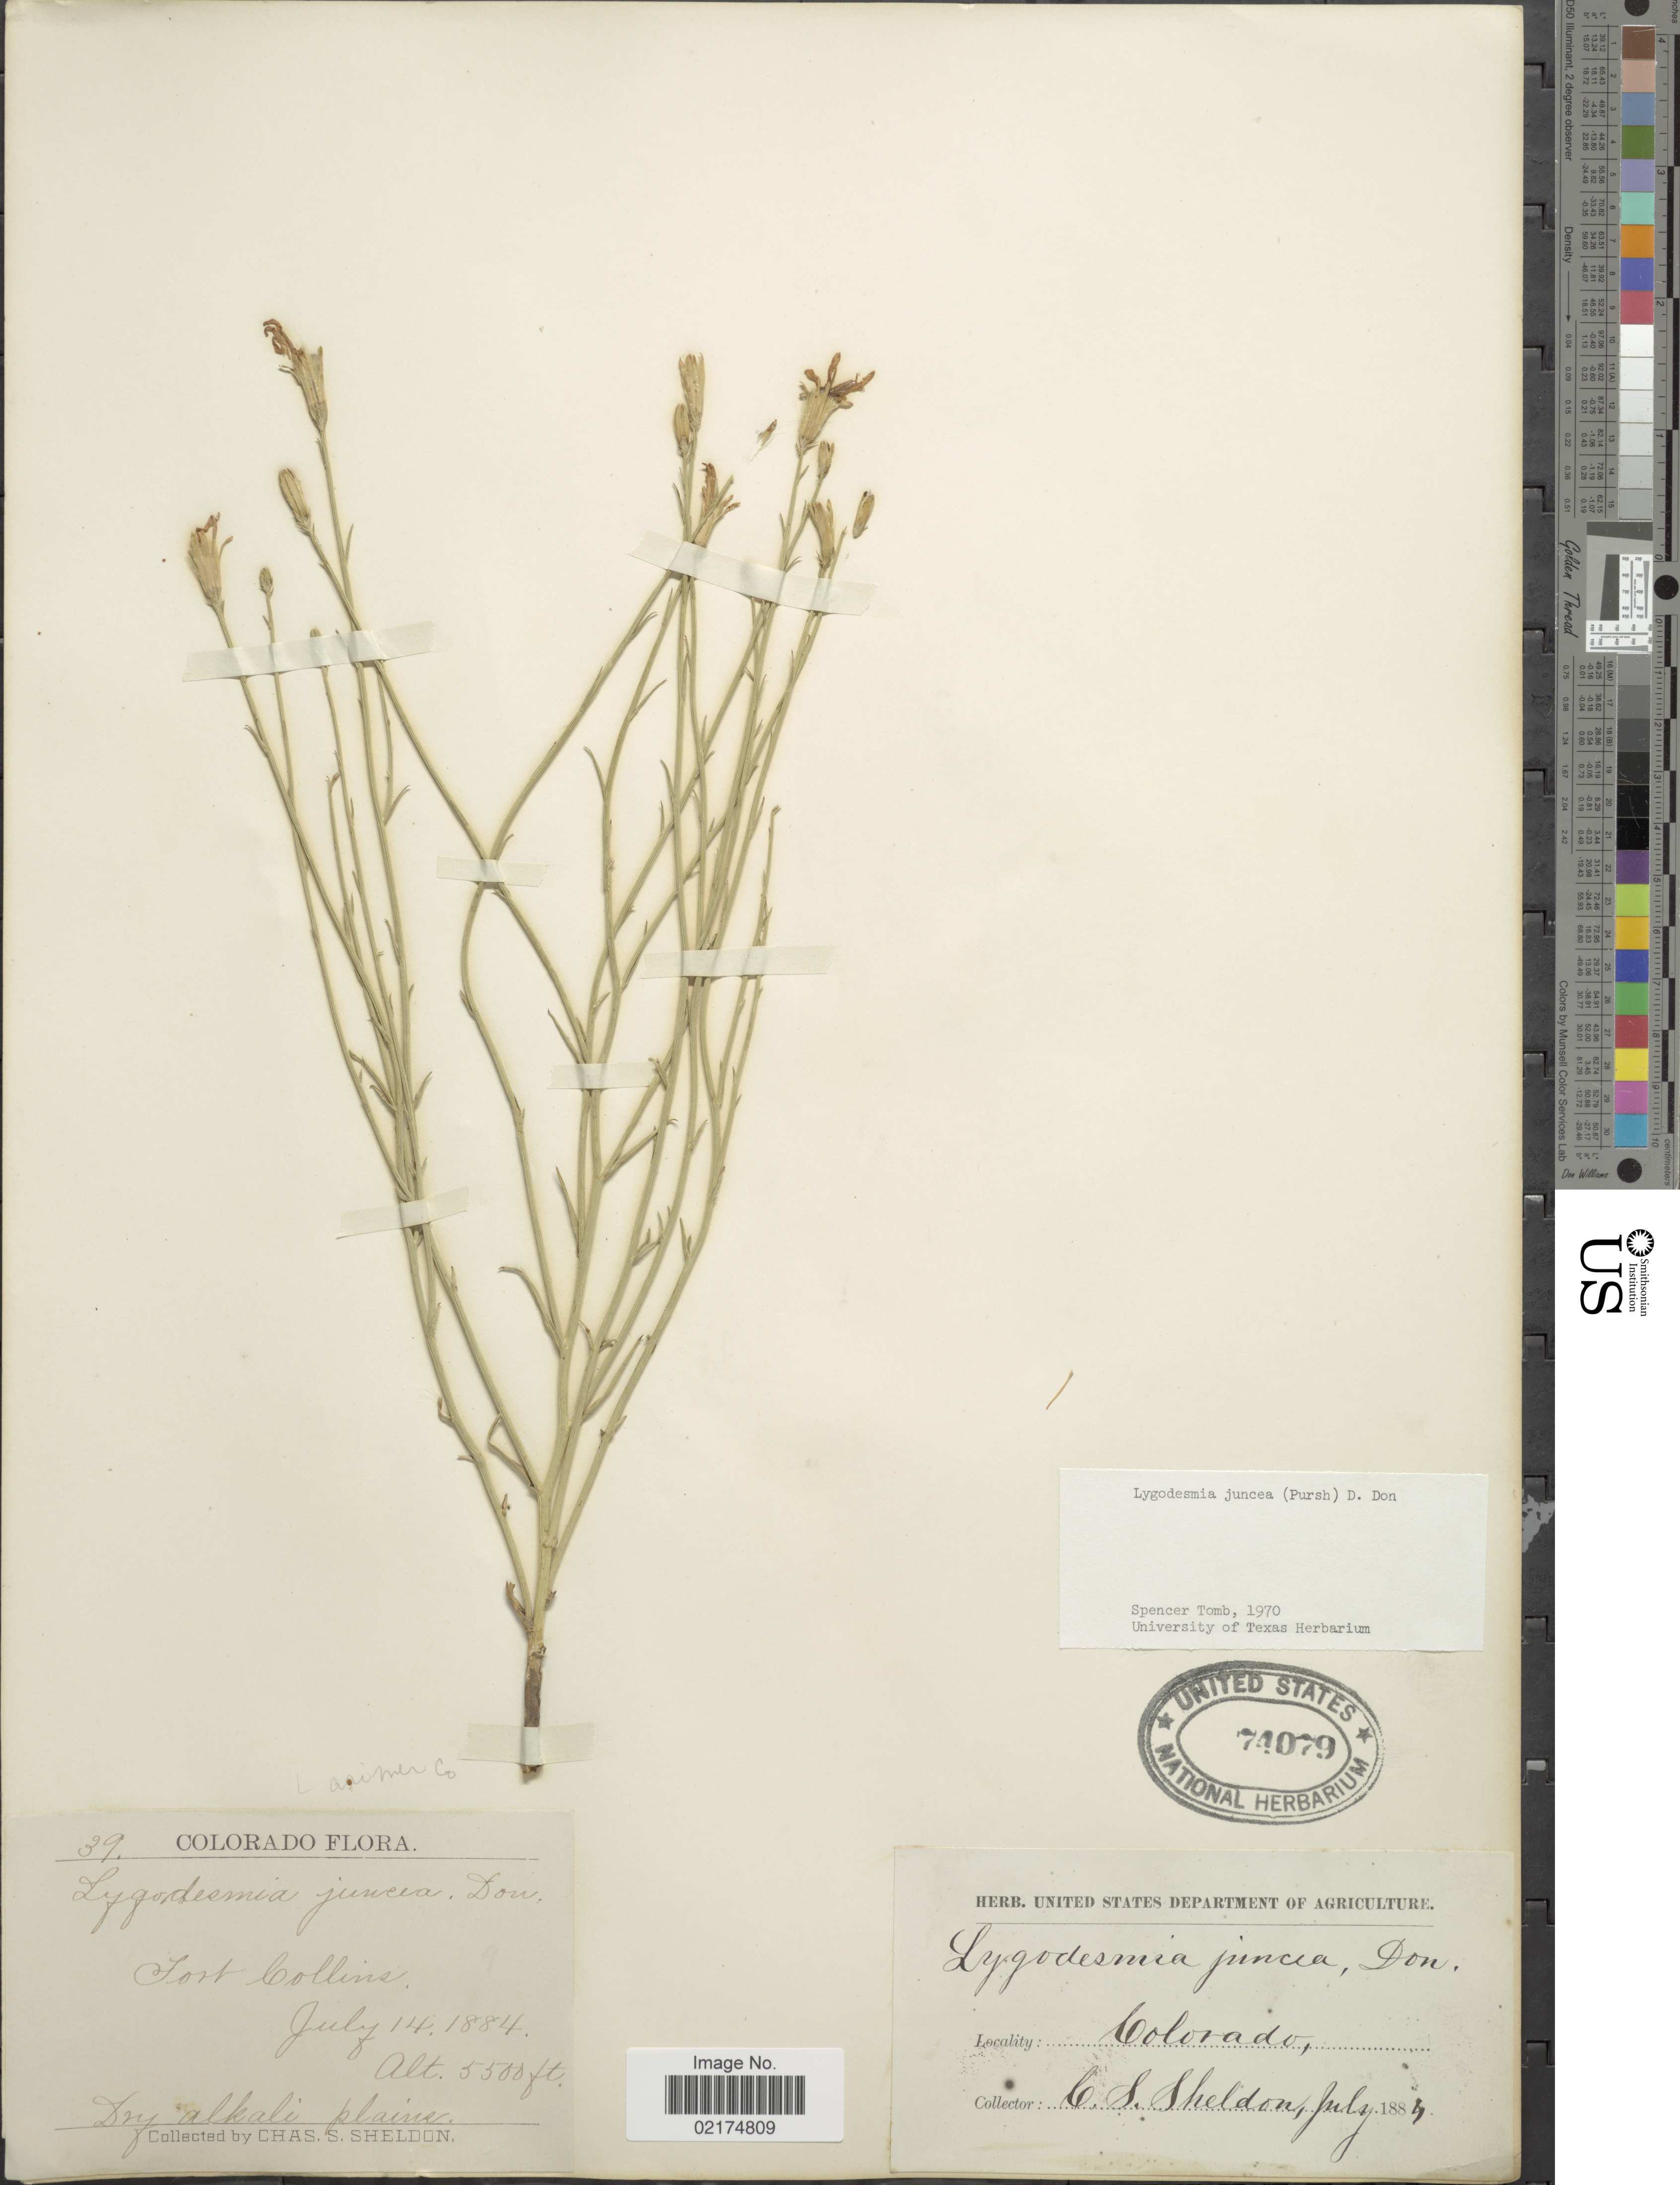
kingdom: Plantae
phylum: Tracheophyta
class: Magnoliopsida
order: Asterales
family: Asteraceae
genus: Lygodesmia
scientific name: Lygodesmia juncea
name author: D. Don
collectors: C. S. Sheldon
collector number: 39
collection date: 1884-07-14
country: United States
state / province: Colorado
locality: Fort Collins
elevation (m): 1676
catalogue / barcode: US 74079